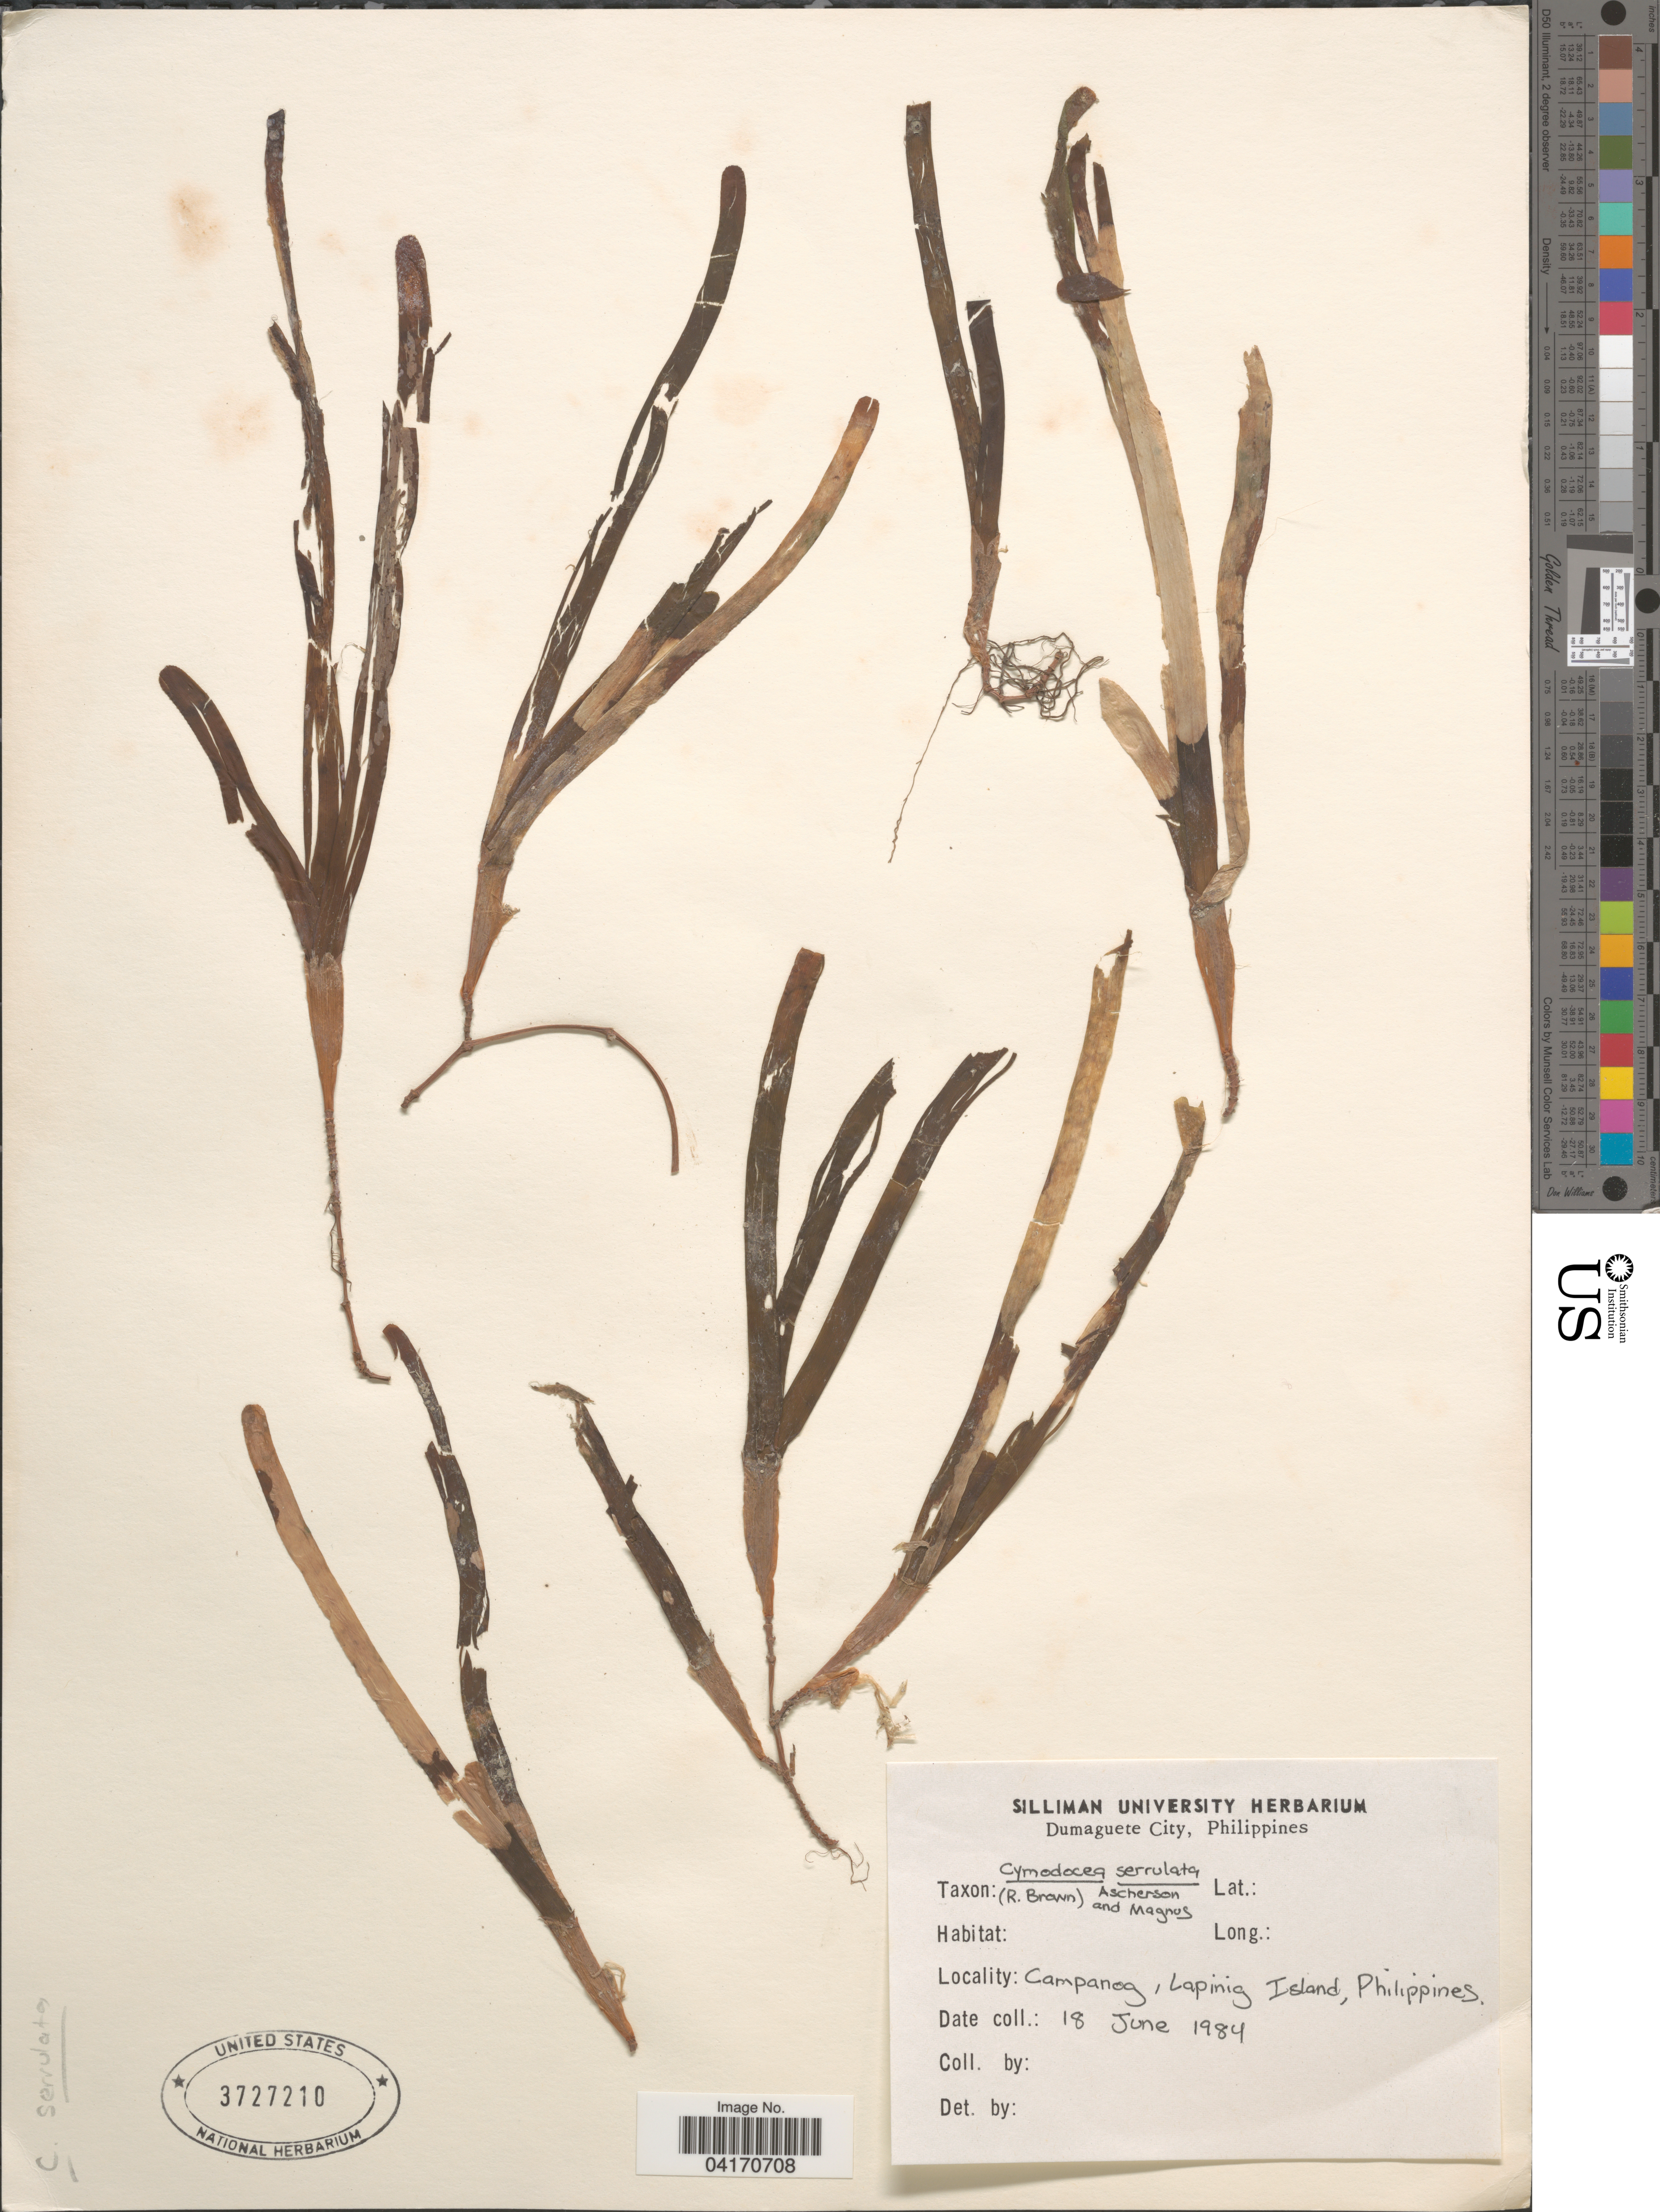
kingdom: Plantae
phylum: Tracheophyta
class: Liliopsida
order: Alismatales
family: Cymodoceaceae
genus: Cymodocea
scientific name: Cymodocea serrulata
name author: (R. Br.) Magnus & Ashers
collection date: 1984-06-18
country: Philippines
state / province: Central Visayas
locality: Campanog, Lapinig Island.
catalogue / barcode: US 3727210